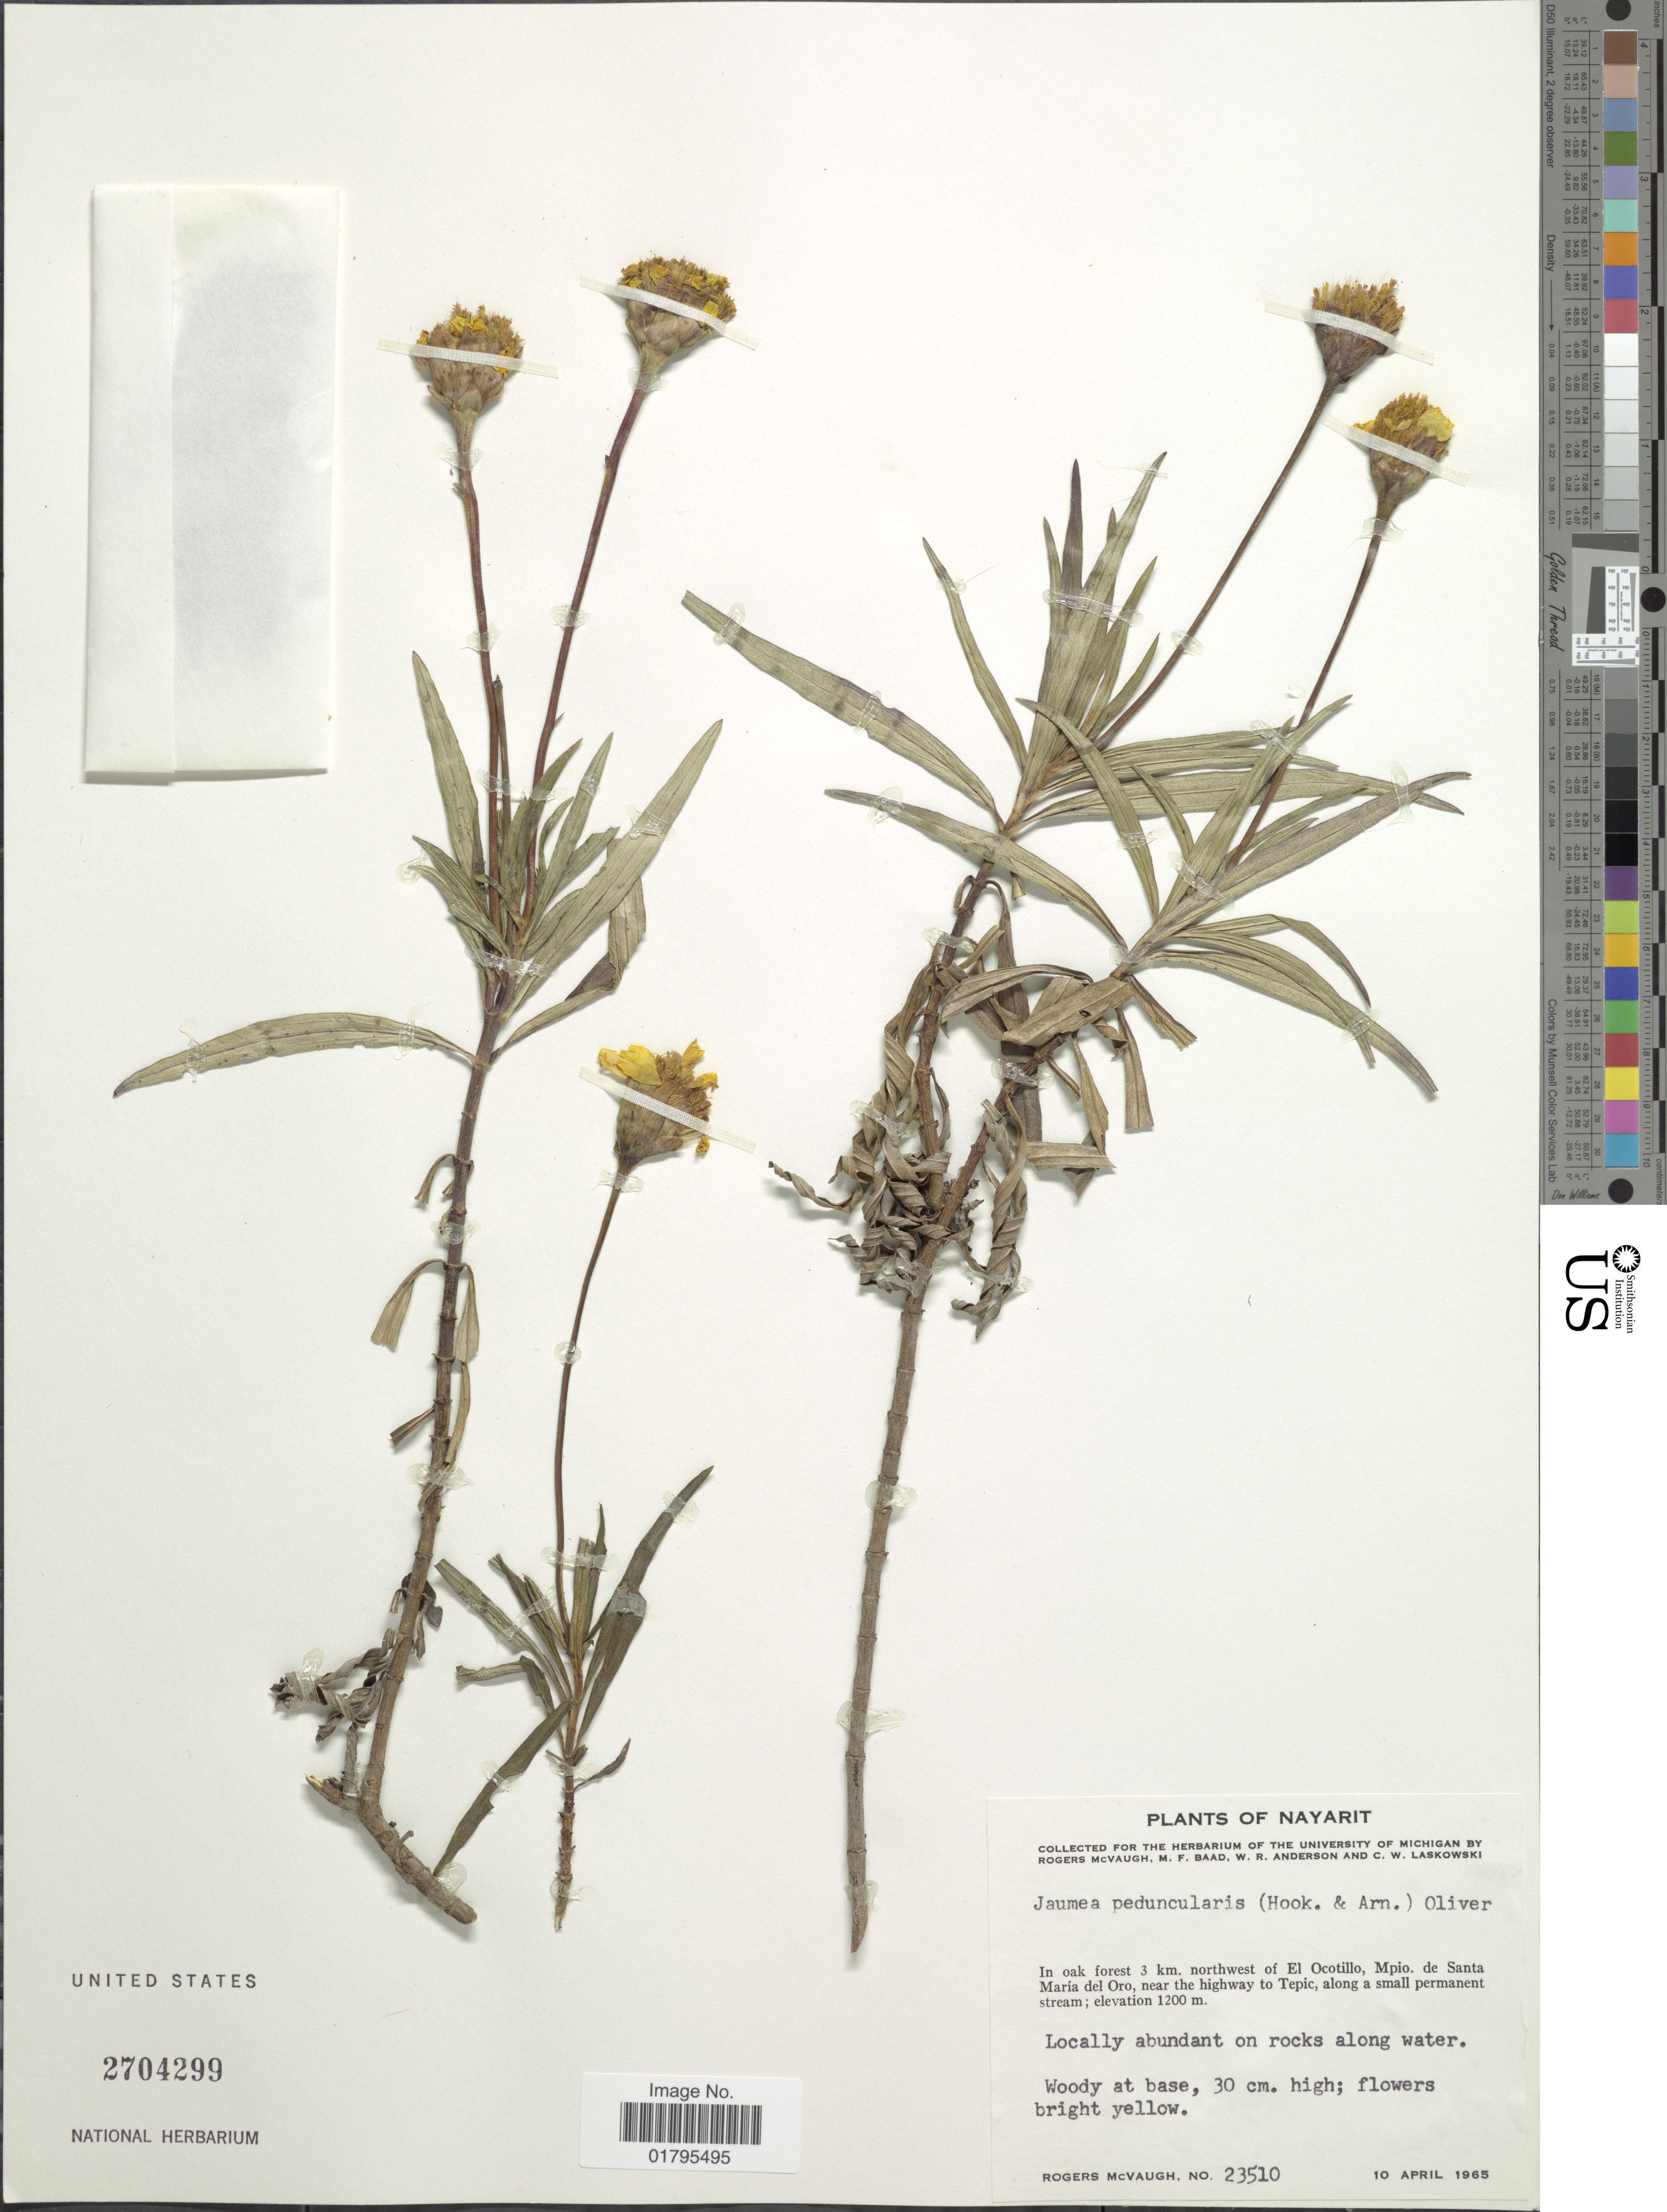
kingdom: Plantae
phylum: Tracheophyta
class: Magnoliopsida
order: Asterales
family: Asteraceae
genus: Jaumea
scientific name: Jaumea peduncularis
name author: (Hook.) Benth. & Hook. f. ex Oliv.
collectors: R. McVaugh, M. F. Baad, W. Anderson & C. Laskowski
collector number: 23510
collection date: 1965-04-10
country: Mexico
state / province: Nayarit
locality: In oak forest 3 km. northwest of El Ocotillo, Mpio, de Santa Maria del Oro, near the highway to Tepic, along a small permanent stream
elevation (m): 1200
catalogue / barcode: US 3704299